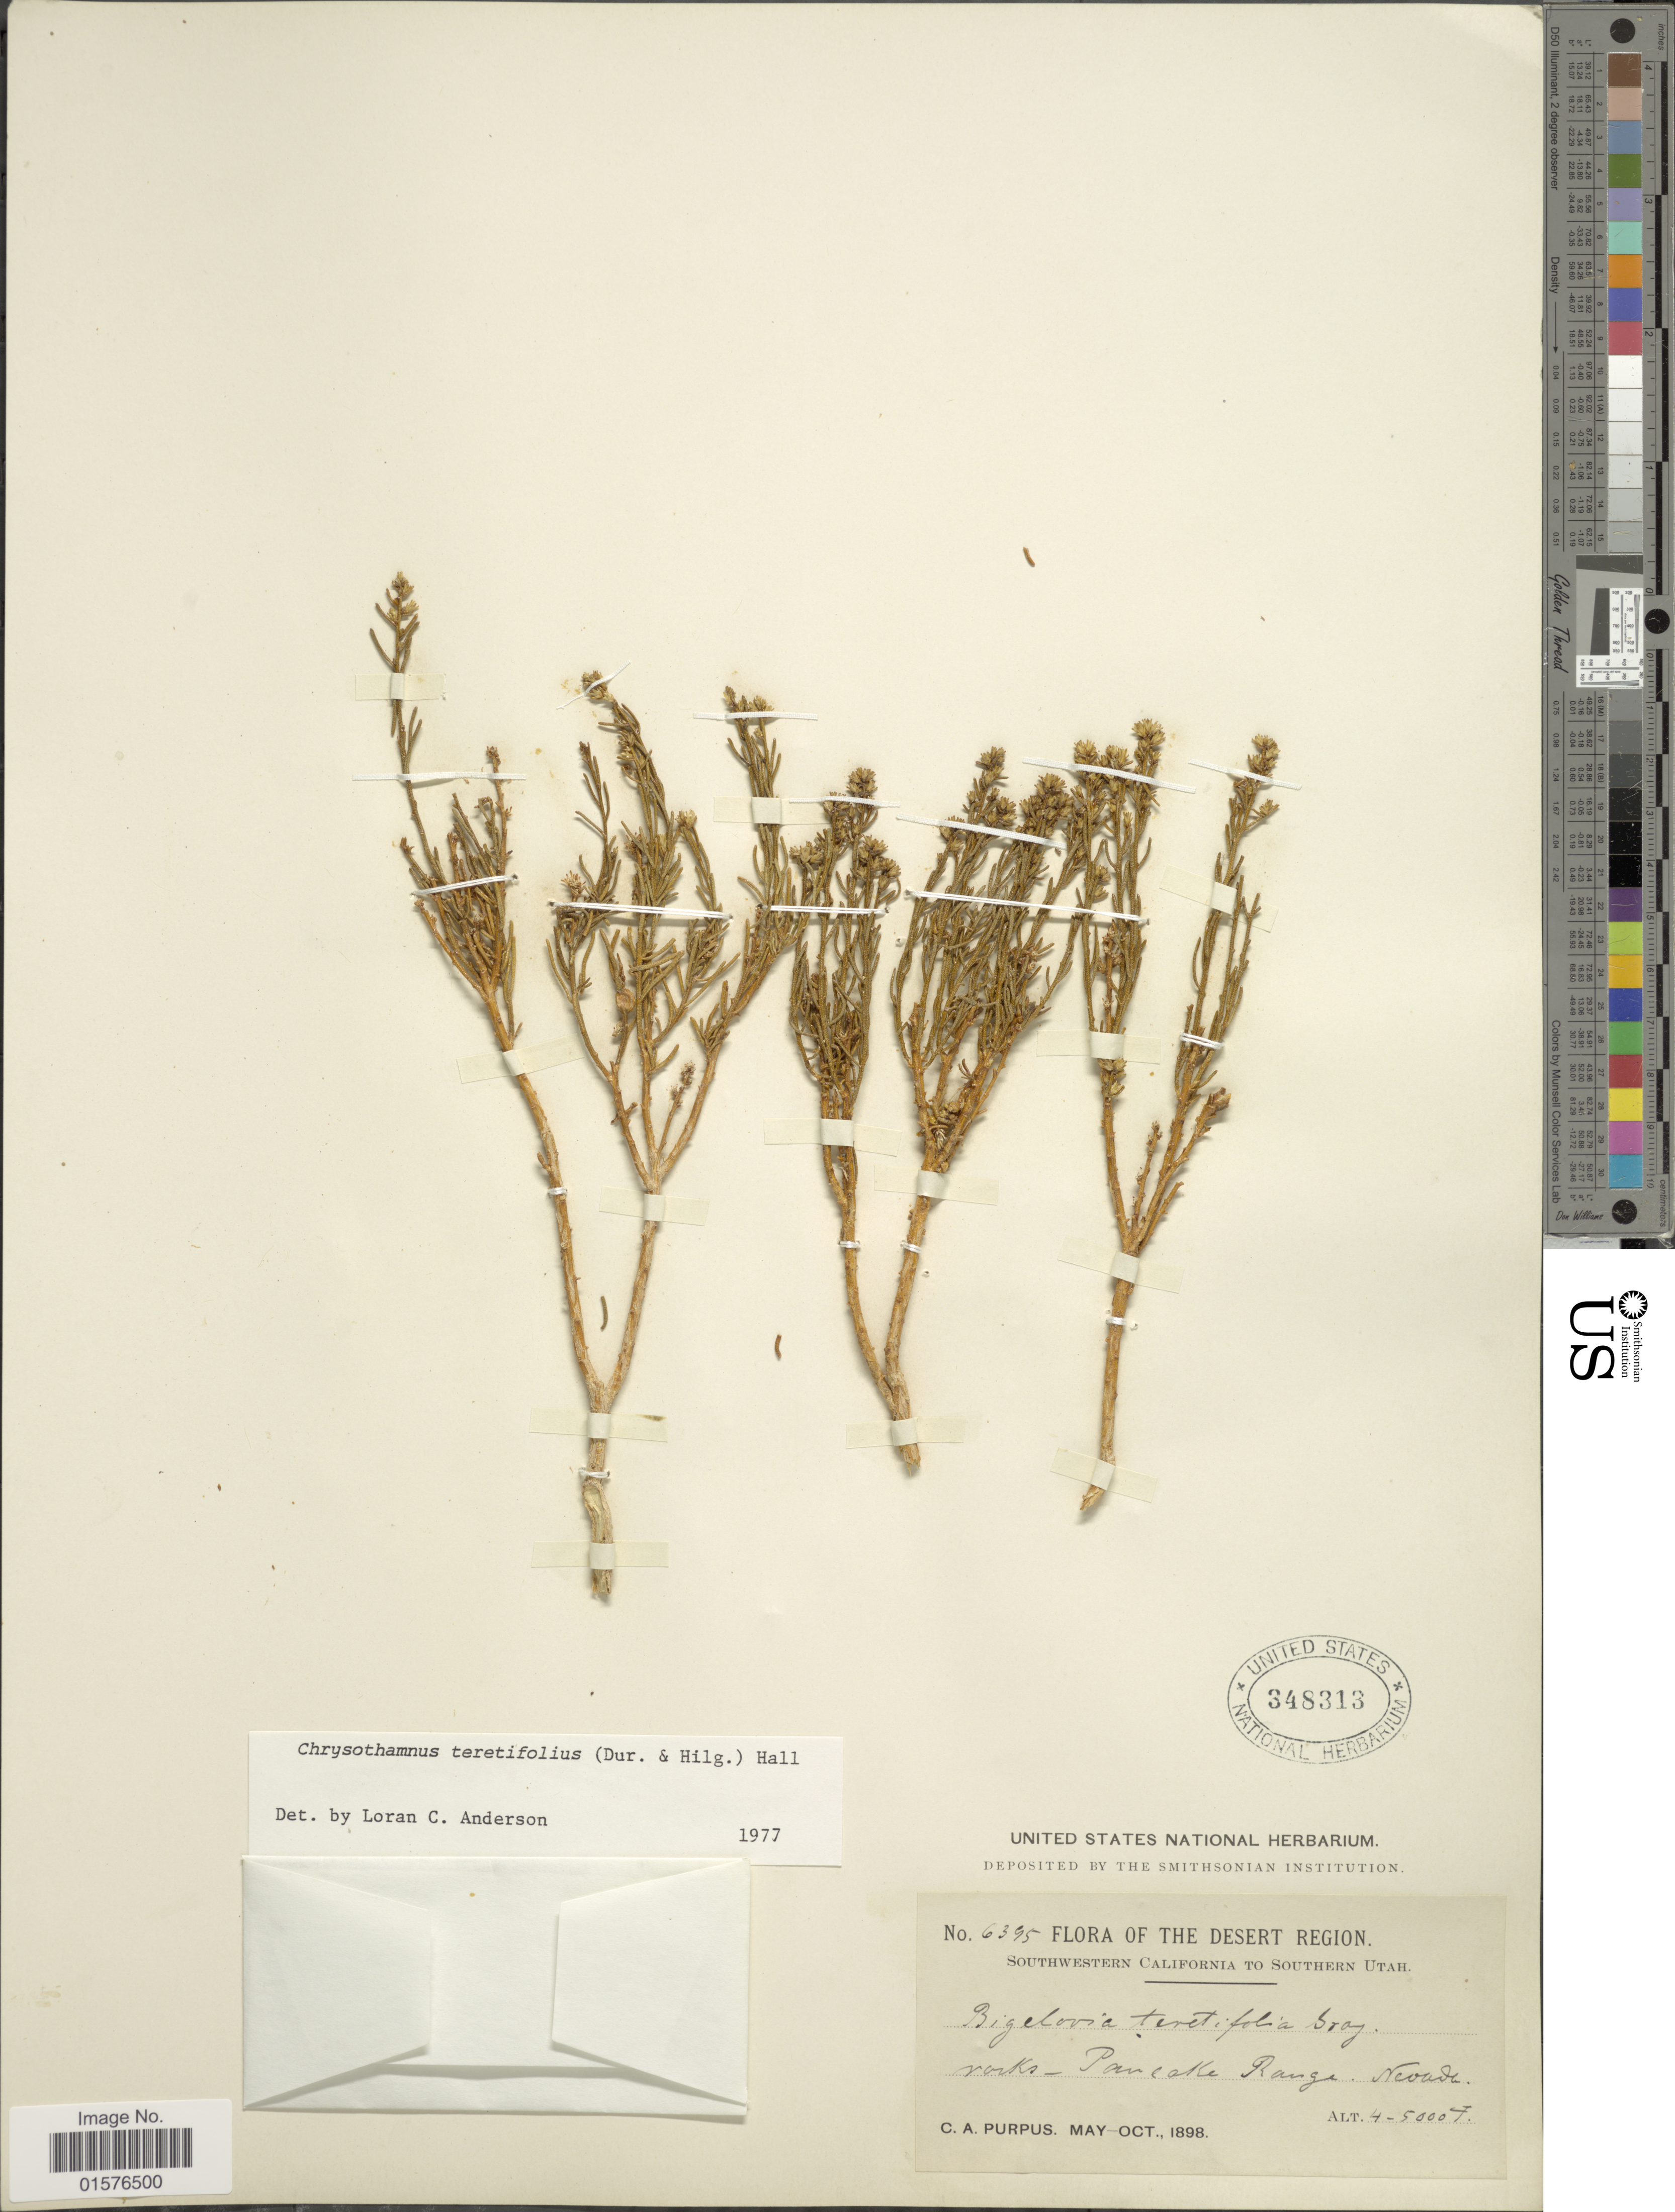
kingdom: Plantae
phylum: Tracheophyta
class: Magnoliopsida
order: Asterales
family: Asteraceae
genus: Ericameria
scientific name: Ericameria teretifolia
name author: (Durand & Hilg.) Jeps.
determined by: Urbatsch, Lowell E., Curator (LSU), Louisiana State University (UNITED STATES)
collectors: C. A. Purpus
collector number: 6395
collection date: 1898-05/1898-10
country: United States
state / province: Nevada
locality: The Desert Region, Rocks, Pancake Range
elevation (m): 1219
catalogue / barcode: US 348313